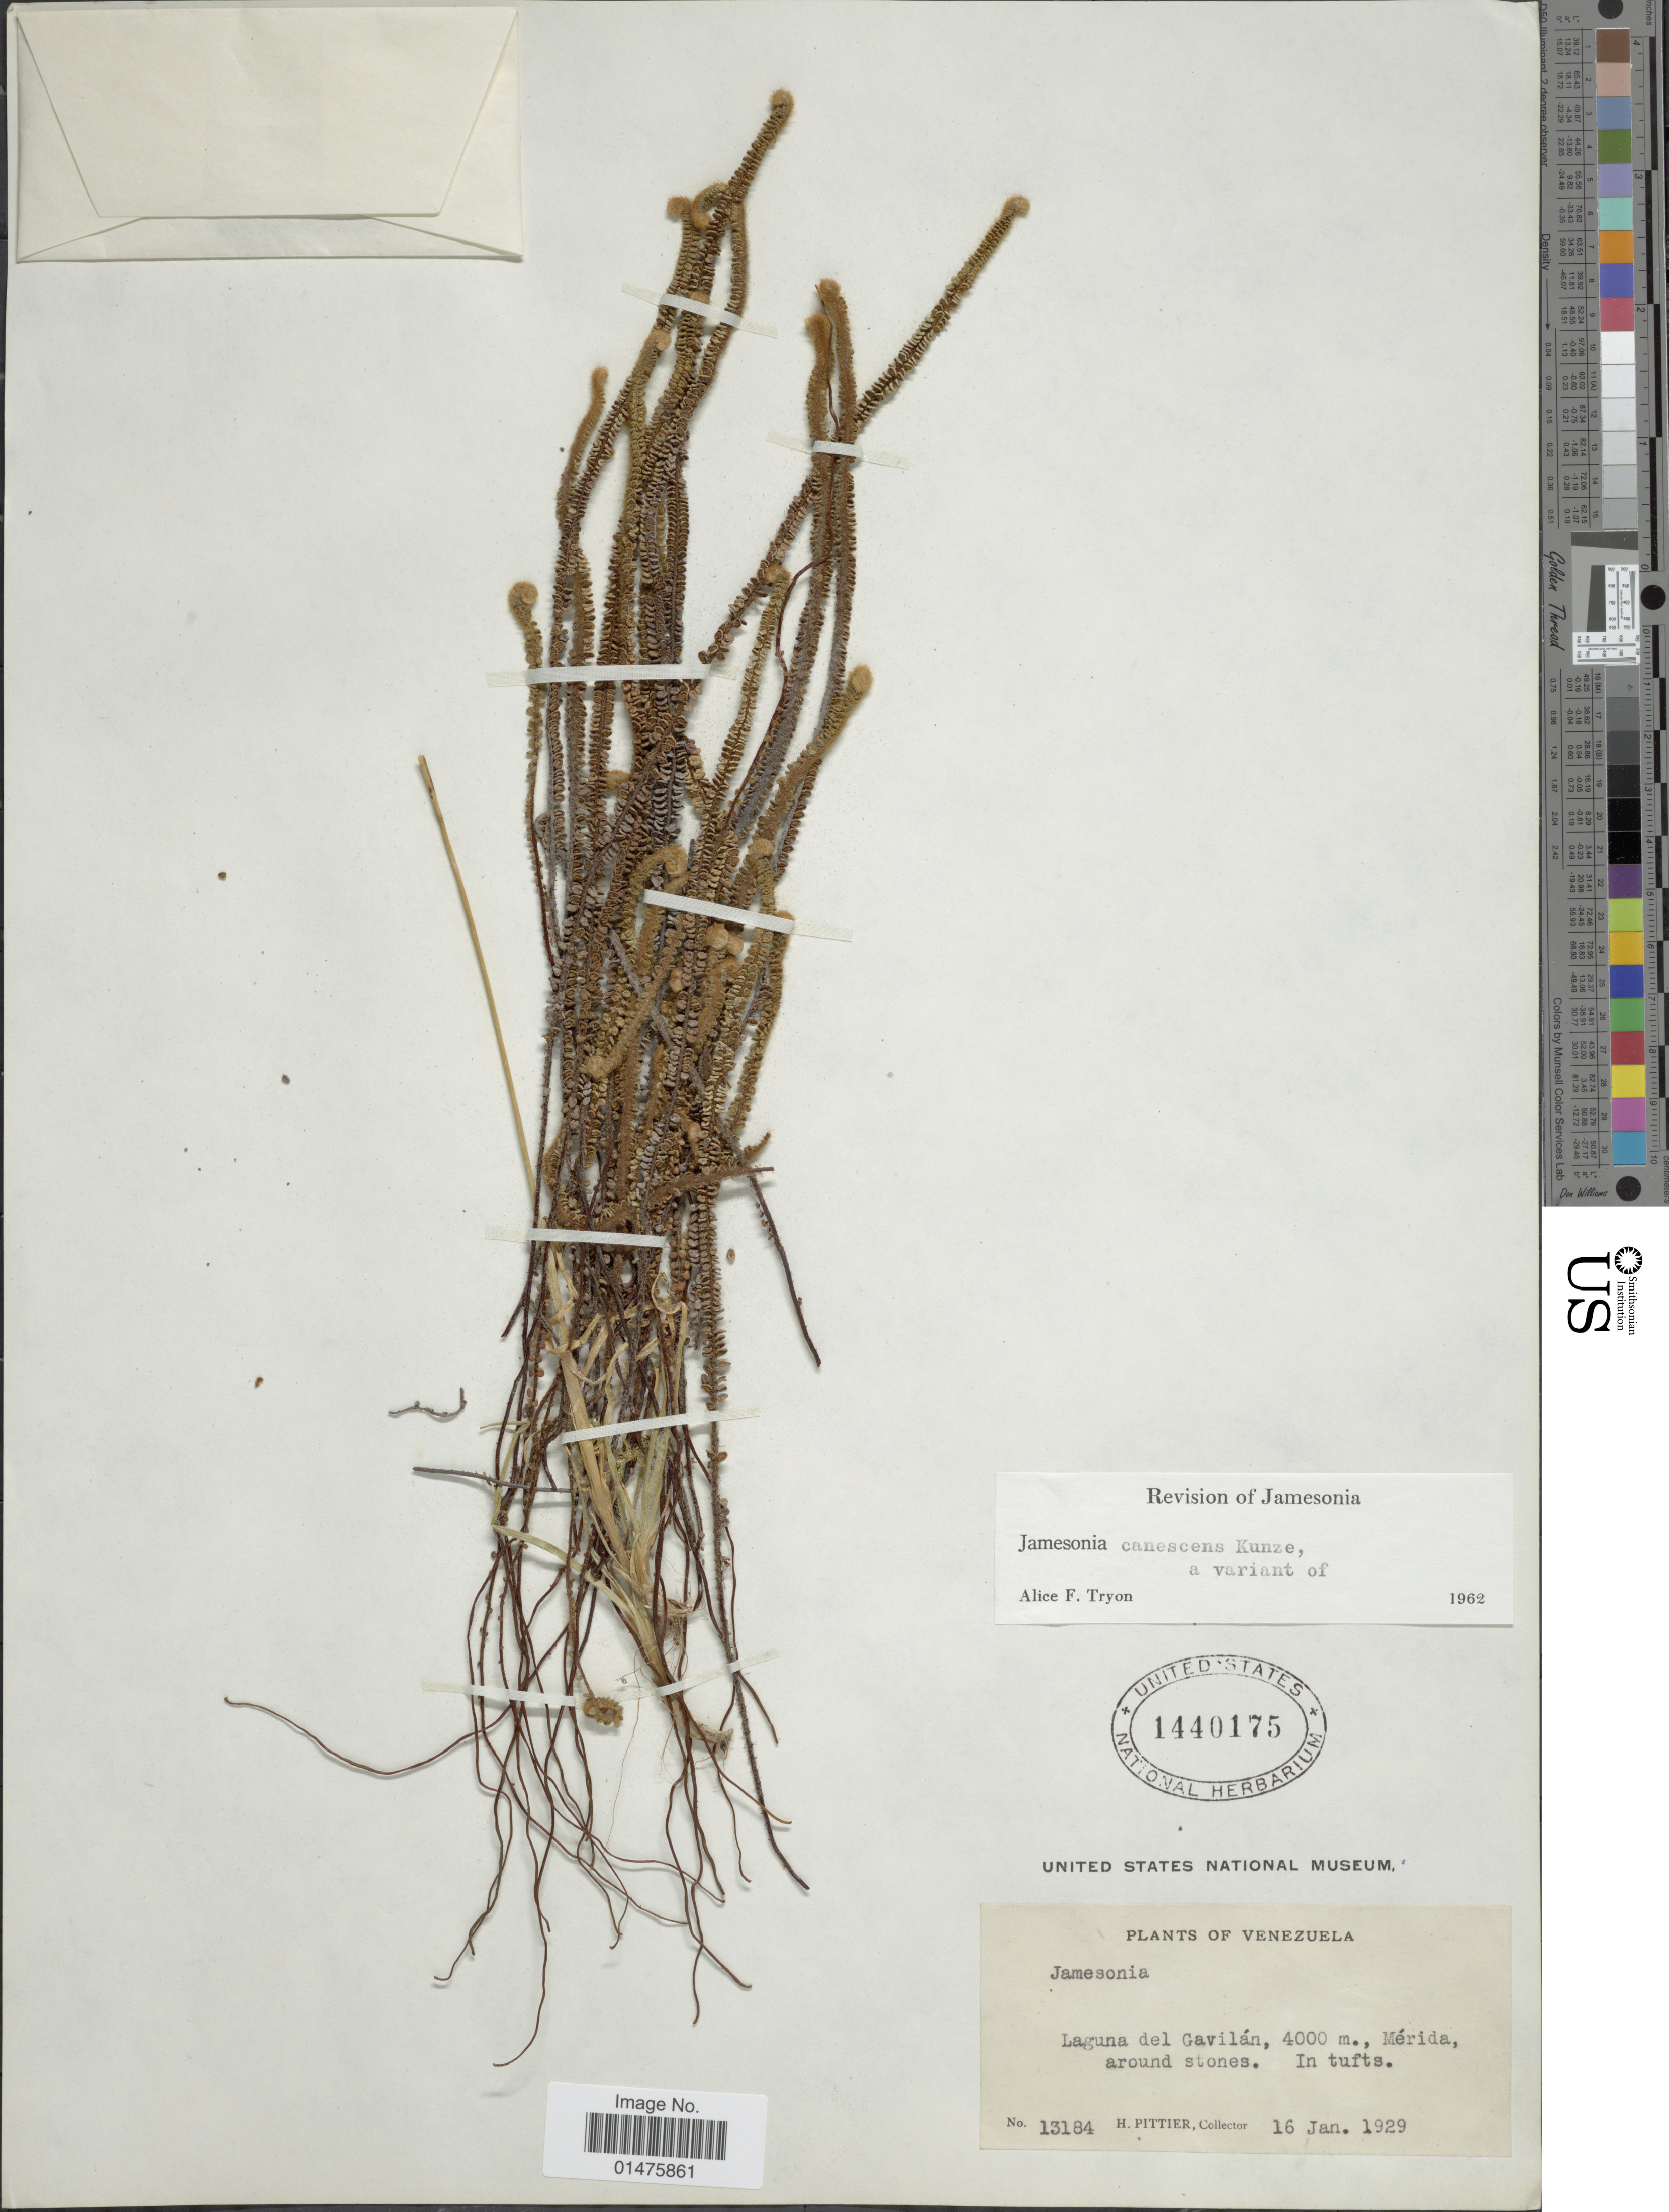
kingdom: Plantae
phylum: Tracheophyta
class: Polypodiopsida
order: Polypodiales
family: Pteridaceae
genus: Jamesonia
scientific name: Jamesonia canescens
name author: Kunze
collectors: H. F. Pittier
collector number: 13184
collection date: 1929-01-16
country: Venezuela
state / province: Mérida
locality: Laguna del Gavilán, around stones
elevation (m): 4000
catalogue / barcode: US 1440175